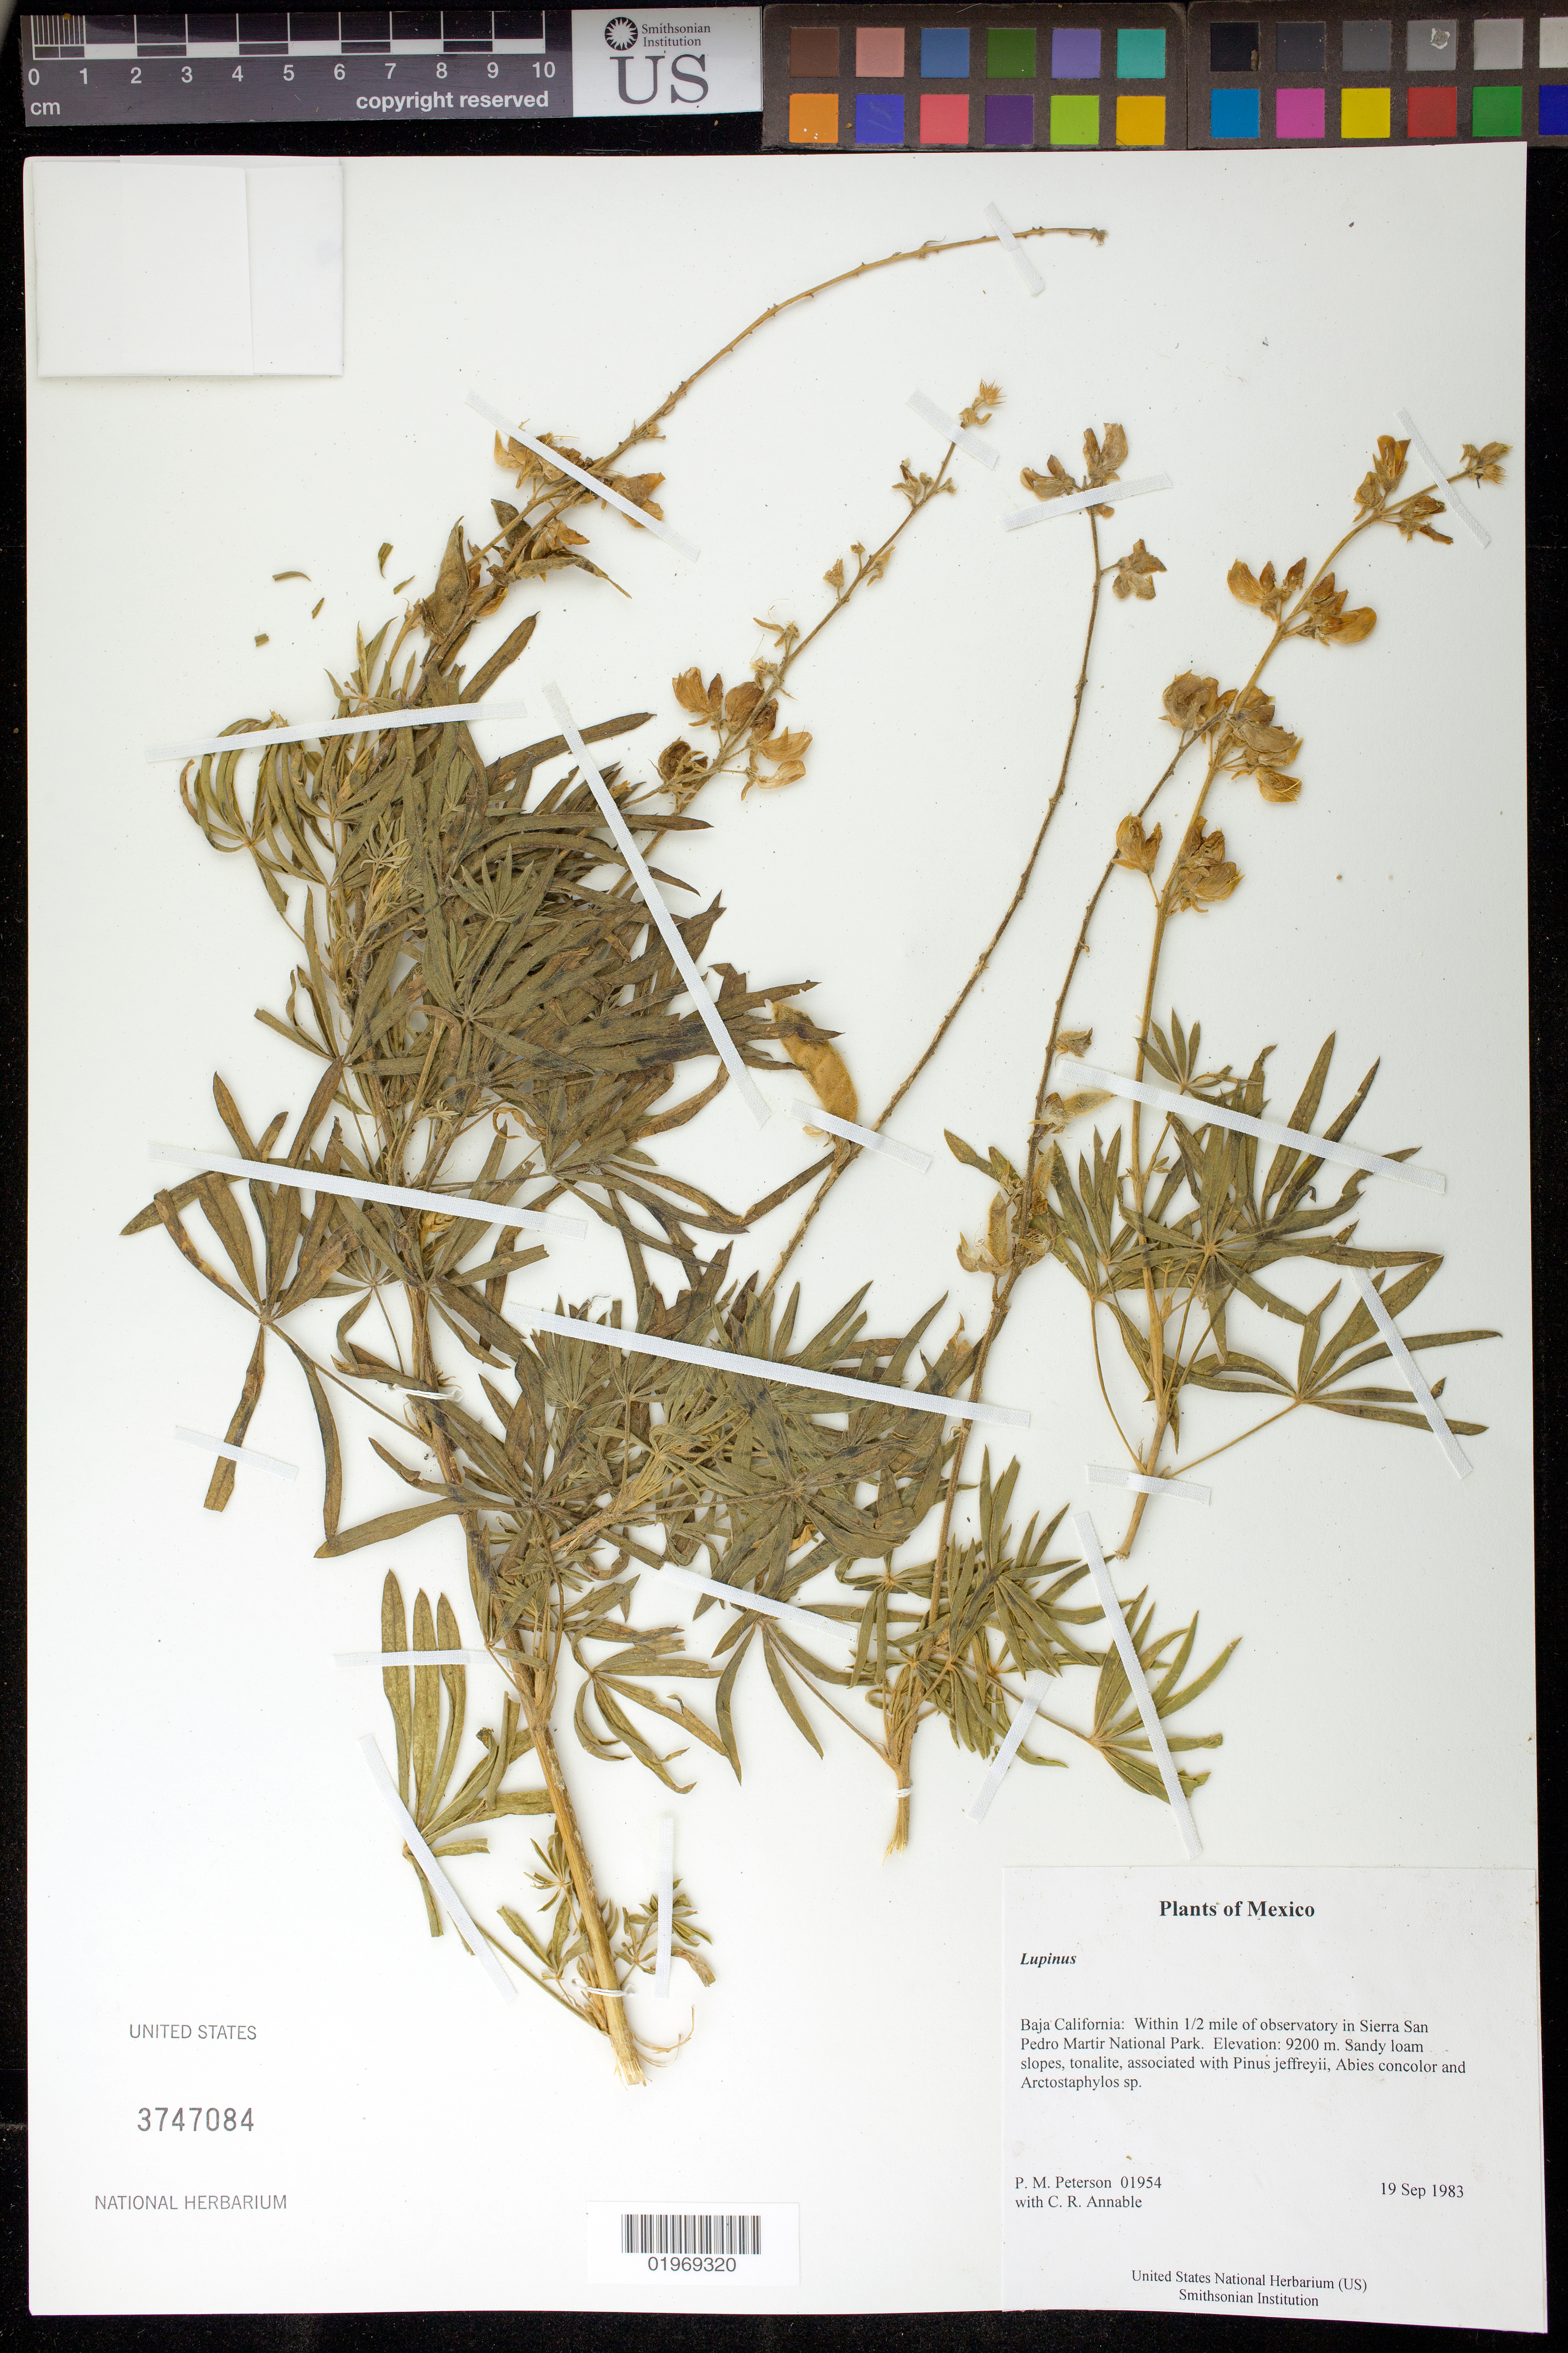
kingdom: Plantae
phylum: Tracheophyta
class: Magnoliopsida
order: Fabales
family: Fabaceae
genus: Lupinus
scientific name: Lupinus sp.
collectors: P. M. Peterson & C. R. Annable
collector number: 01954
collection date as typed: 19 Sep 1983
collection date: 1983-09-19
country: Mexico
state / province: Baja California Norte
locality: Within 1/2 mile of observatory in Sierra San Pedro Martir National Park.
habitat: Sandy loam slopes, tonalite, associated with Pinus jeffreyii, Abies concolor and Arctostaphylos sp.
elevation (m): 9200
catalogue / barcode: US 3747084